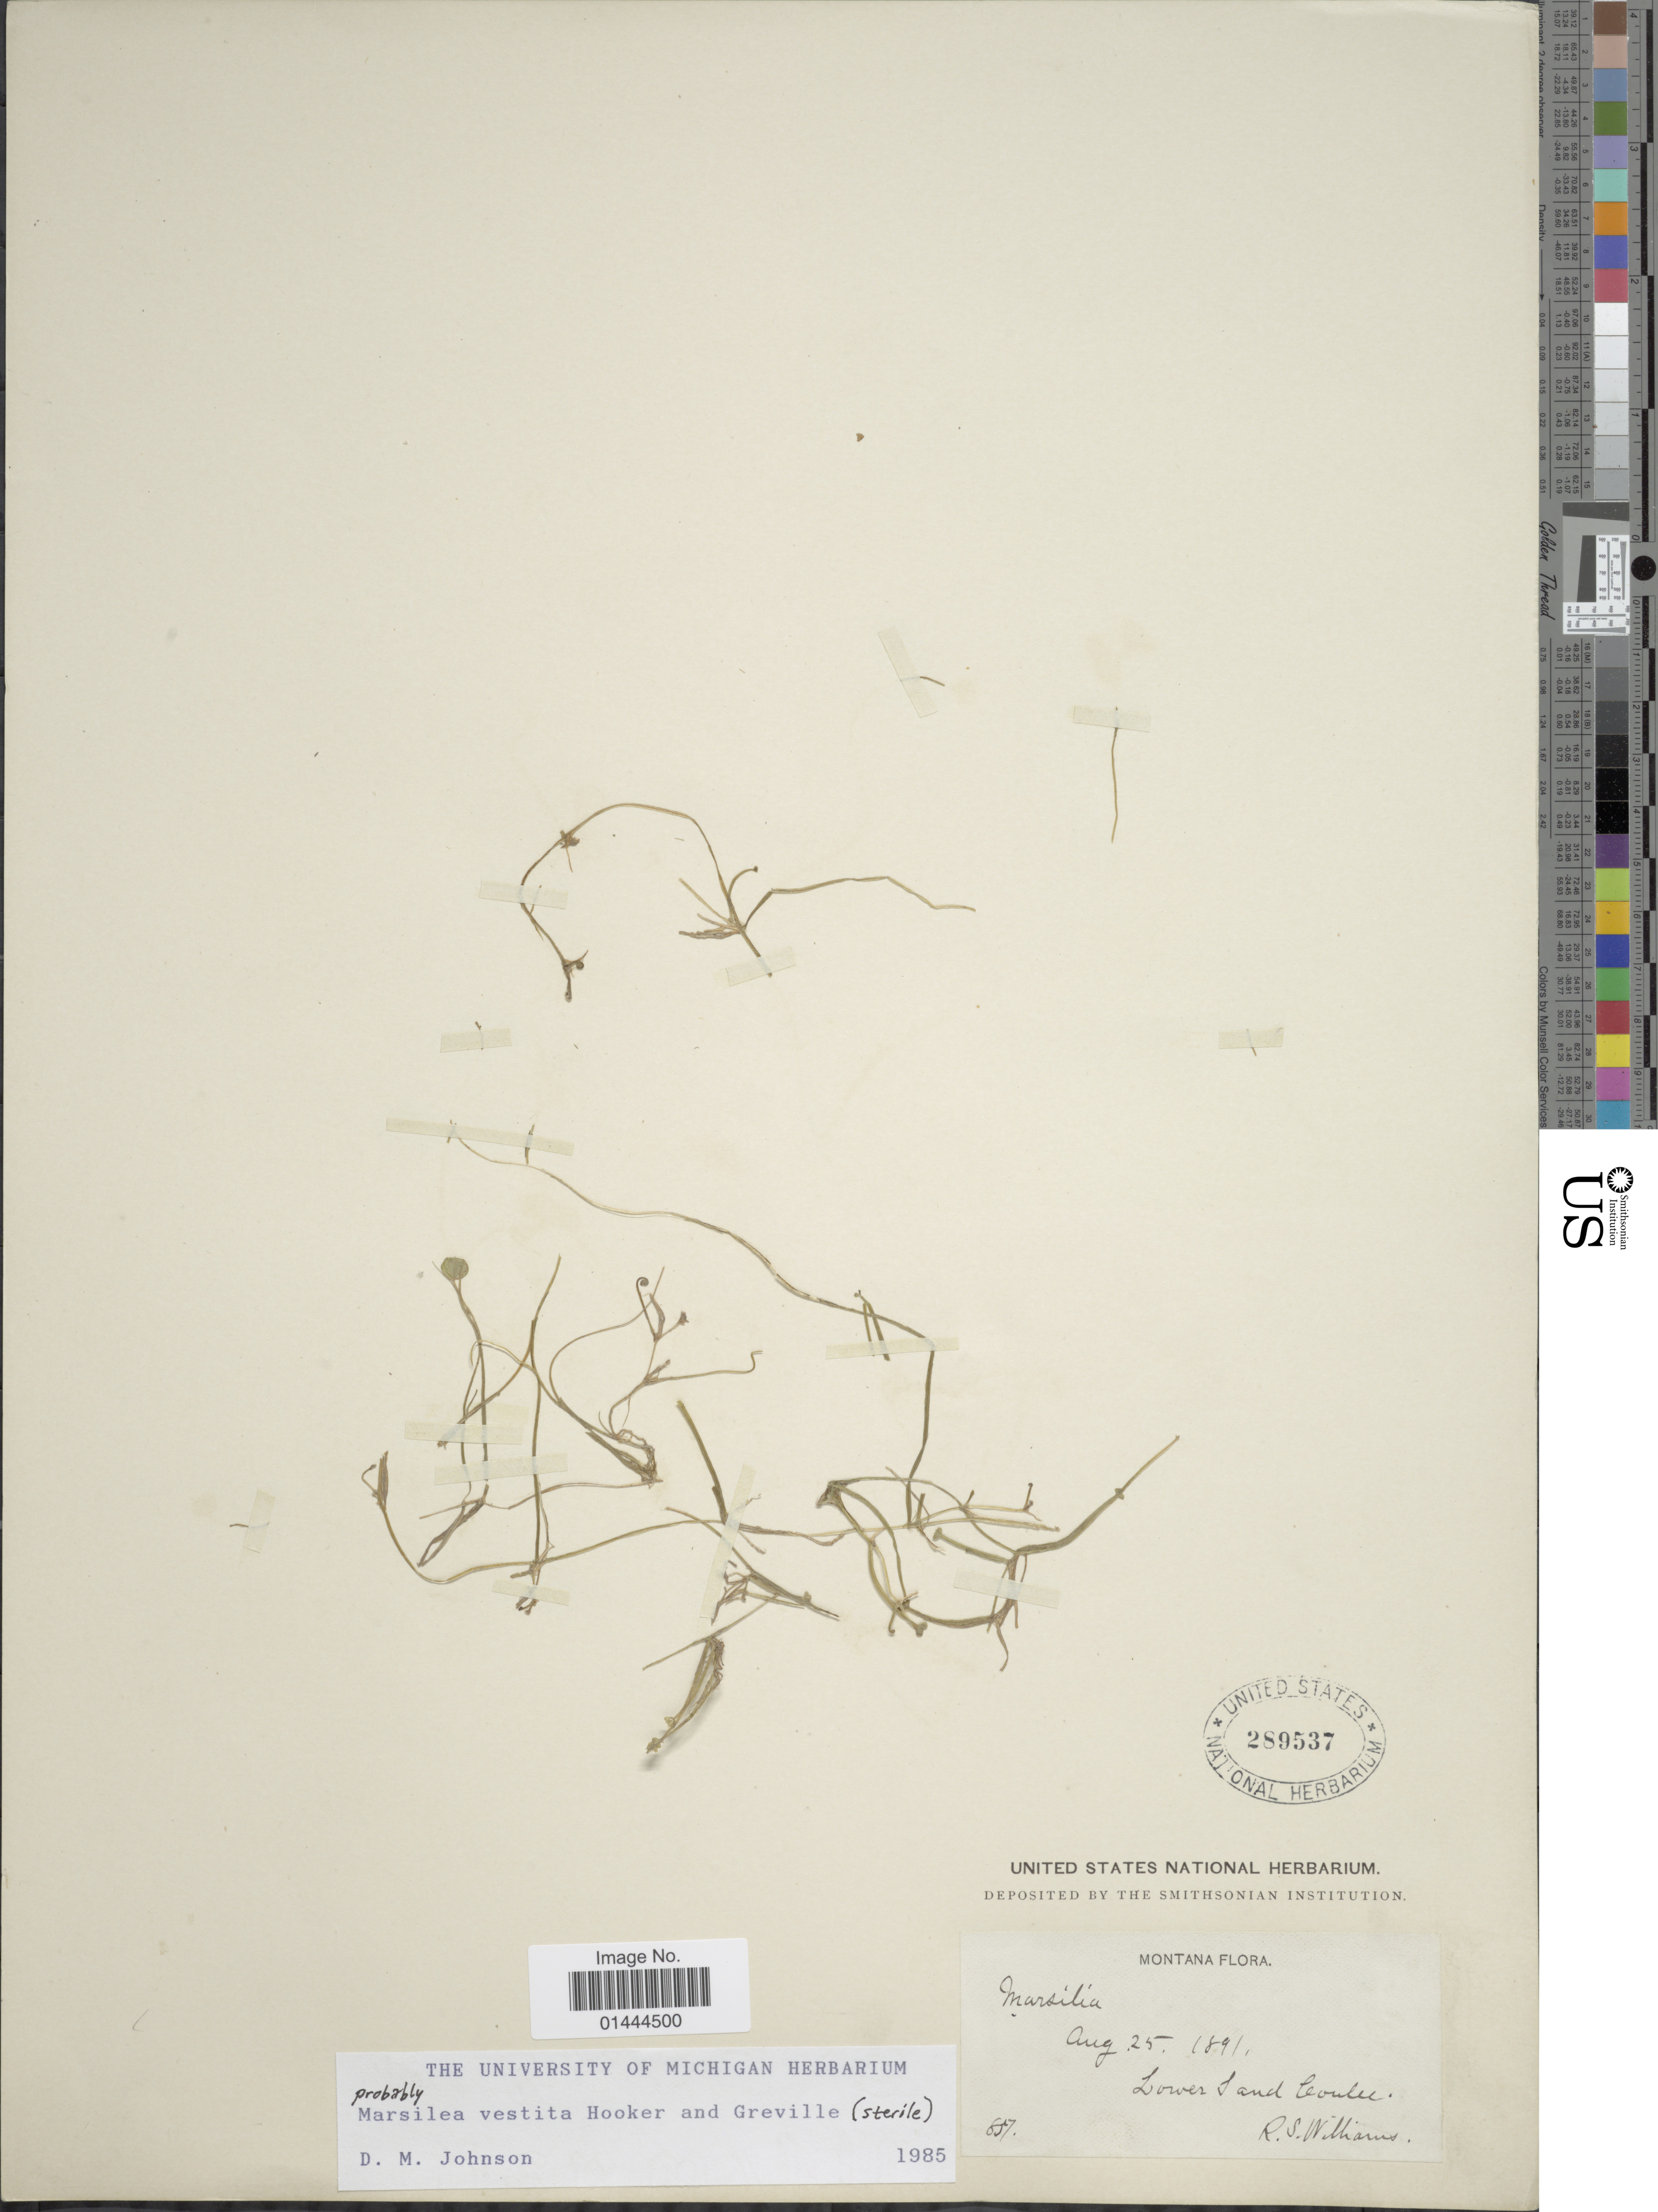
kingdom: Plantae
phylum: Tracheophyta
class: Polypodiopsida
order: Salviniales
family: Marsileaceae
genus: Marsilea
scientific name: Marsilea vestita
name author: Hook. & Grev.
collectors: R. S. Williams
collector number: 857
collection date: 1891-08-25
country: United States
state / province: Montana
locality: Lower Sand Coulee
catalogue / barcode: US 289537